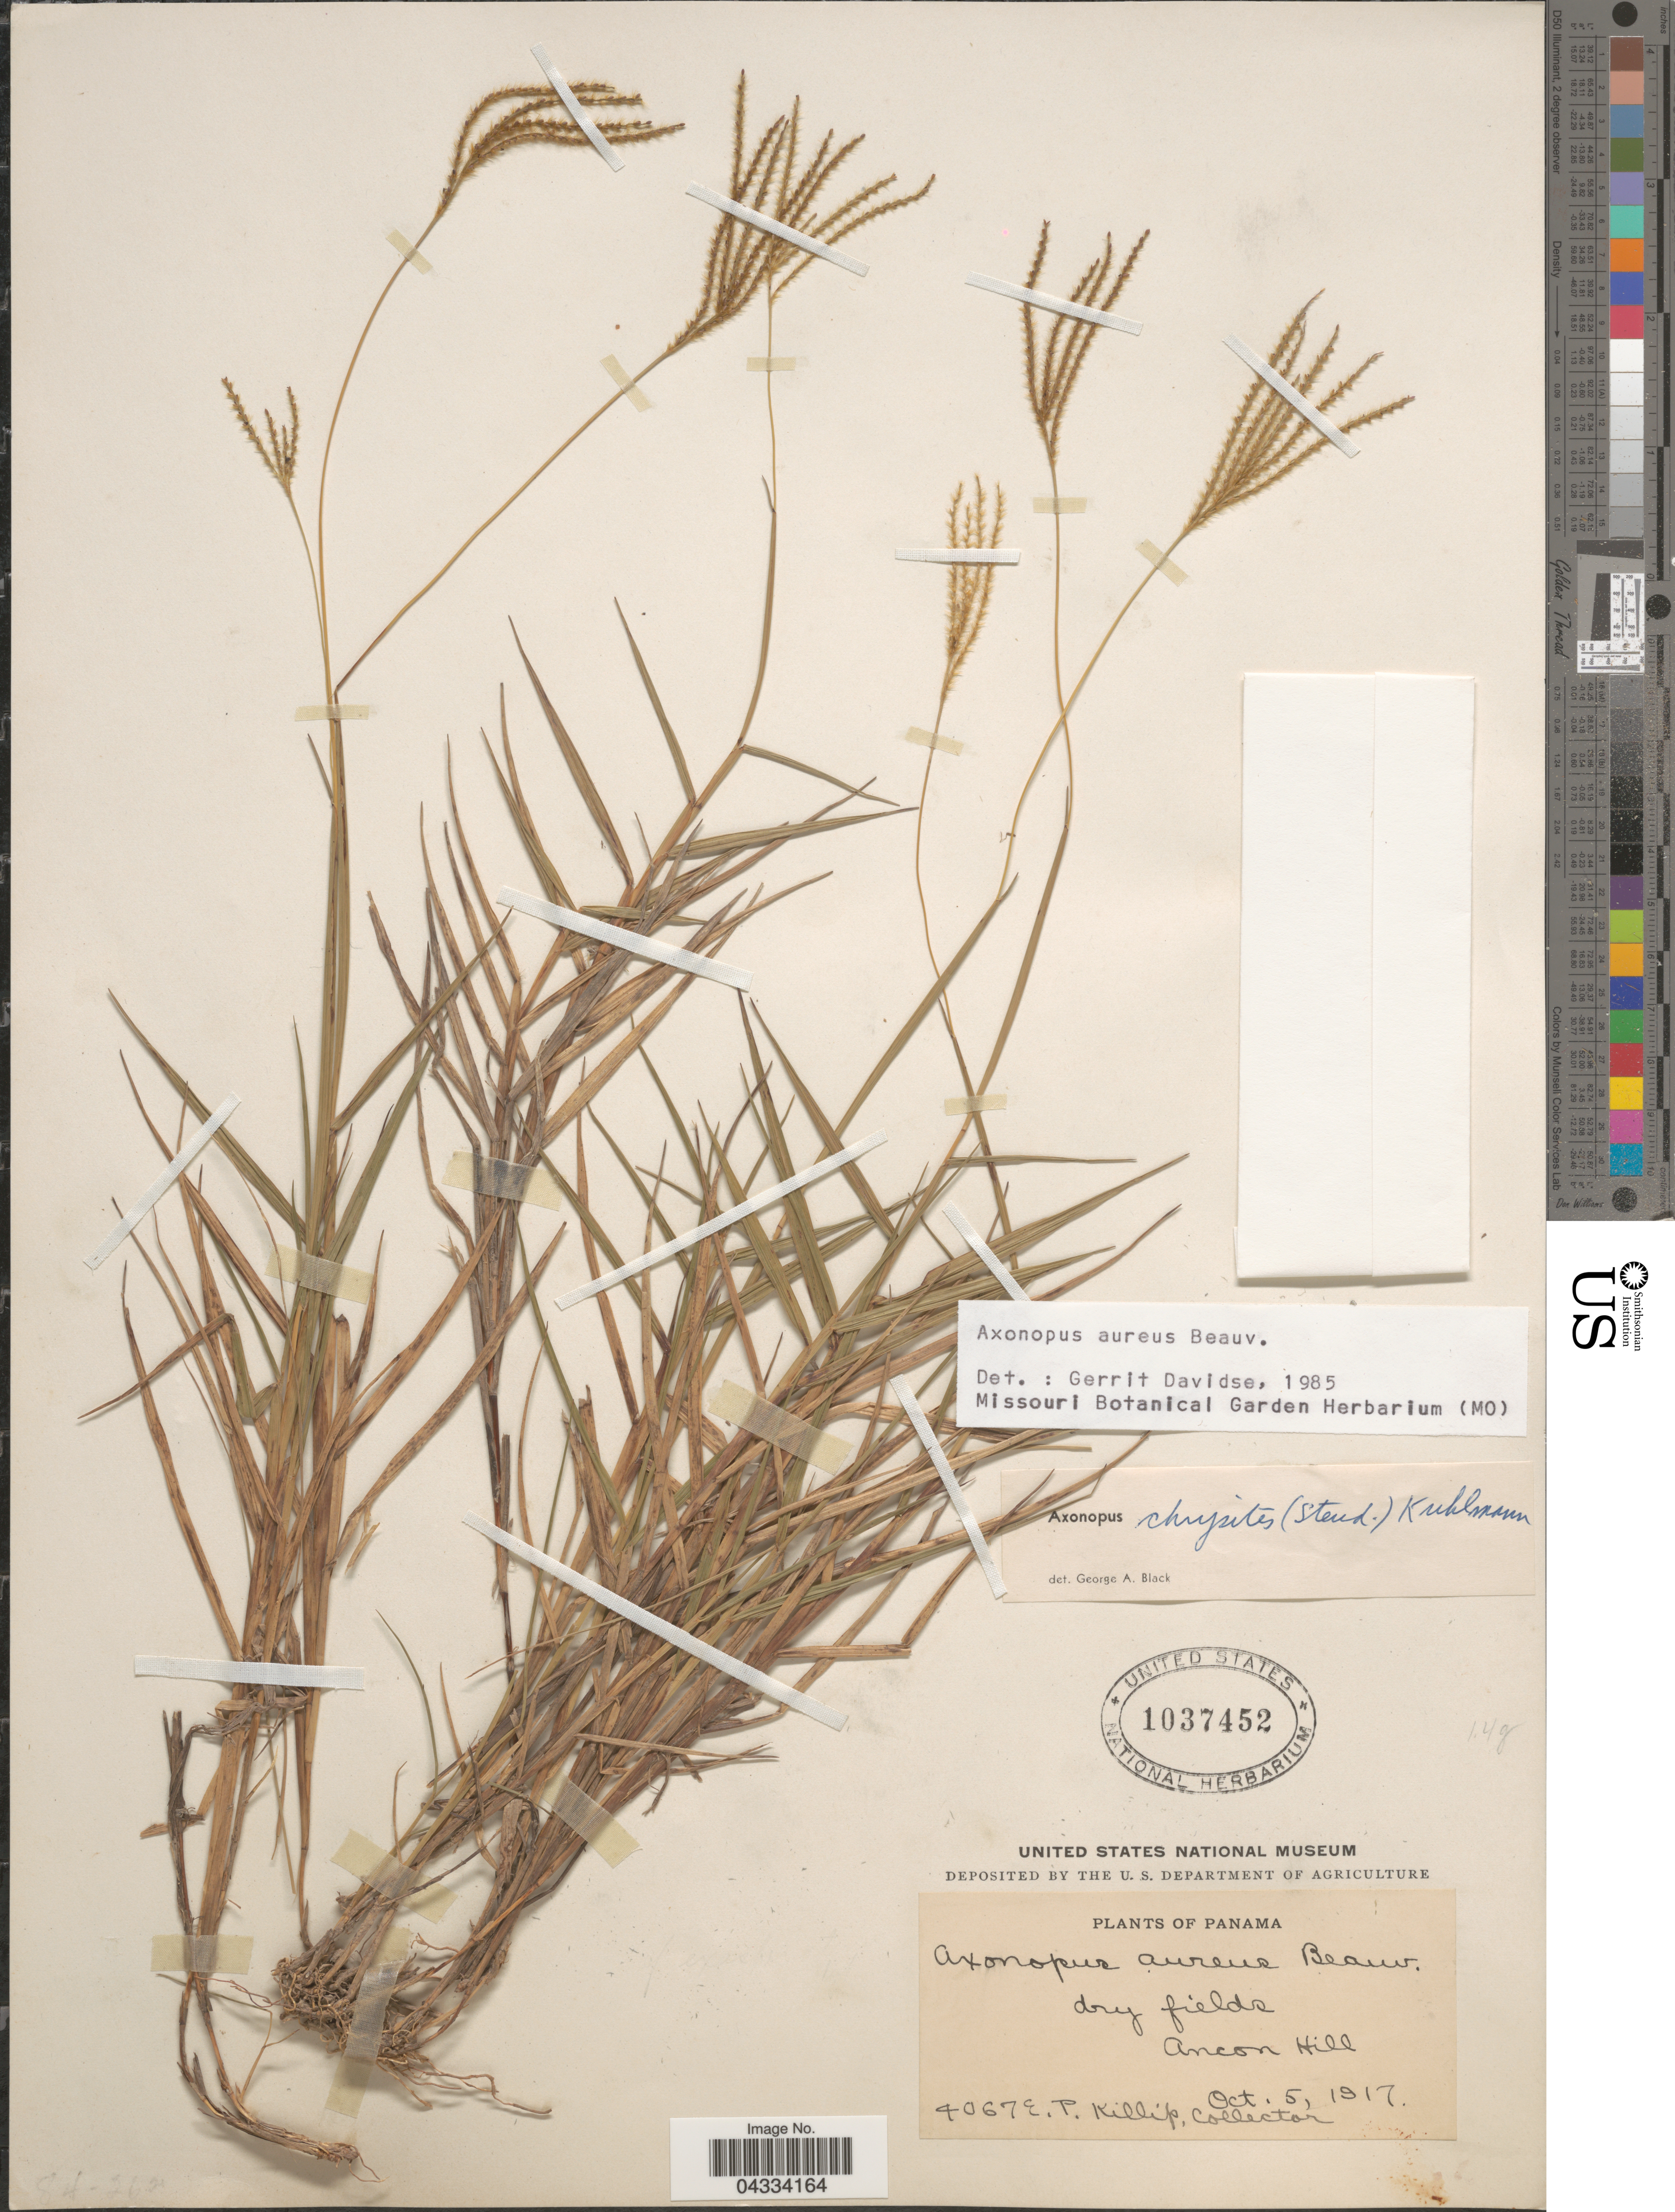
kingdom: Plantae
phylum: Tracheophyta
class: Liliopsida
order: Poales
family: Poaceae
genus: Axonopus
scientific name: Axonopus aureus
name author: P. Beauv.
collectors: E. P. Killip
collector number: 4067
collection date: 1917-10-05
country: Panama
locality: Dry fields. Ancon Hill.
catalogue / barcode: US 1037452